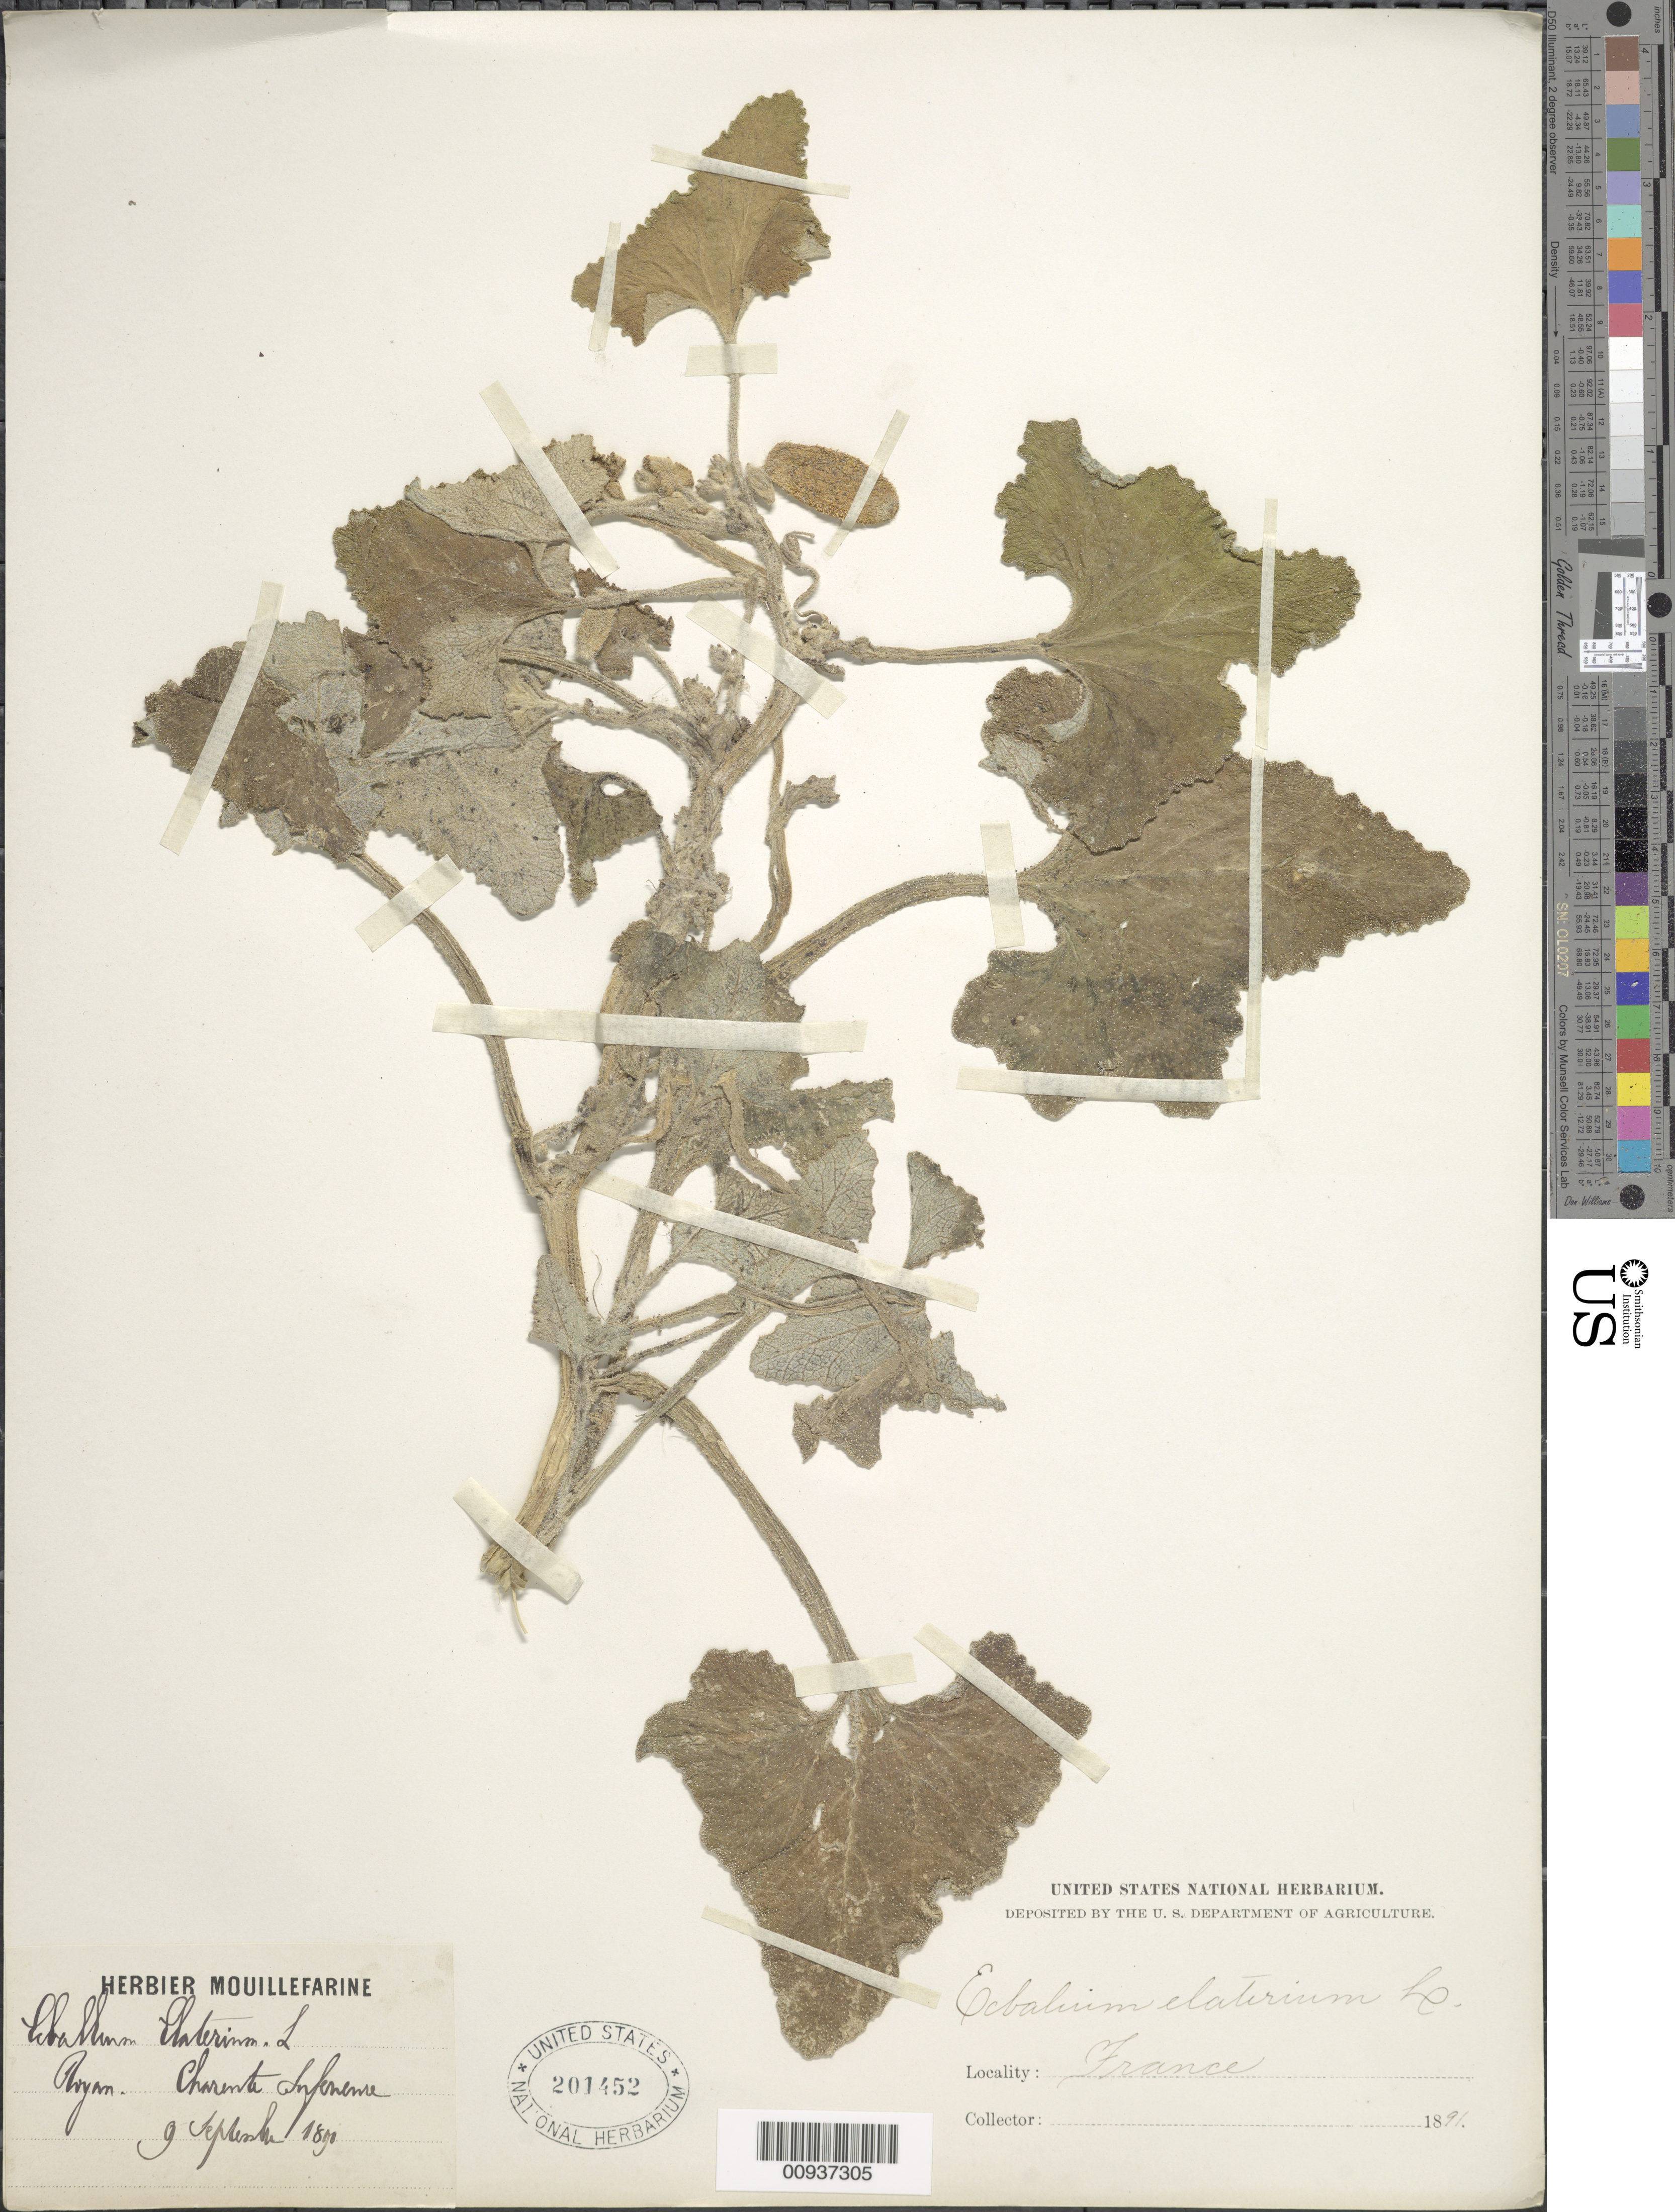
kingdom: Plantae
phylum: Tracheophyta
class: Magnoliopsida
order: Cucurbitales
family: Cucurbitaceae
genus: Ecballium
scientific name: Ecballium elaterium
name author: (L.) A. Rich.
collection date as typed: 09 Sep 1891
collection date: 1891-09-09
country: France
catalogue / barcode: US 201452